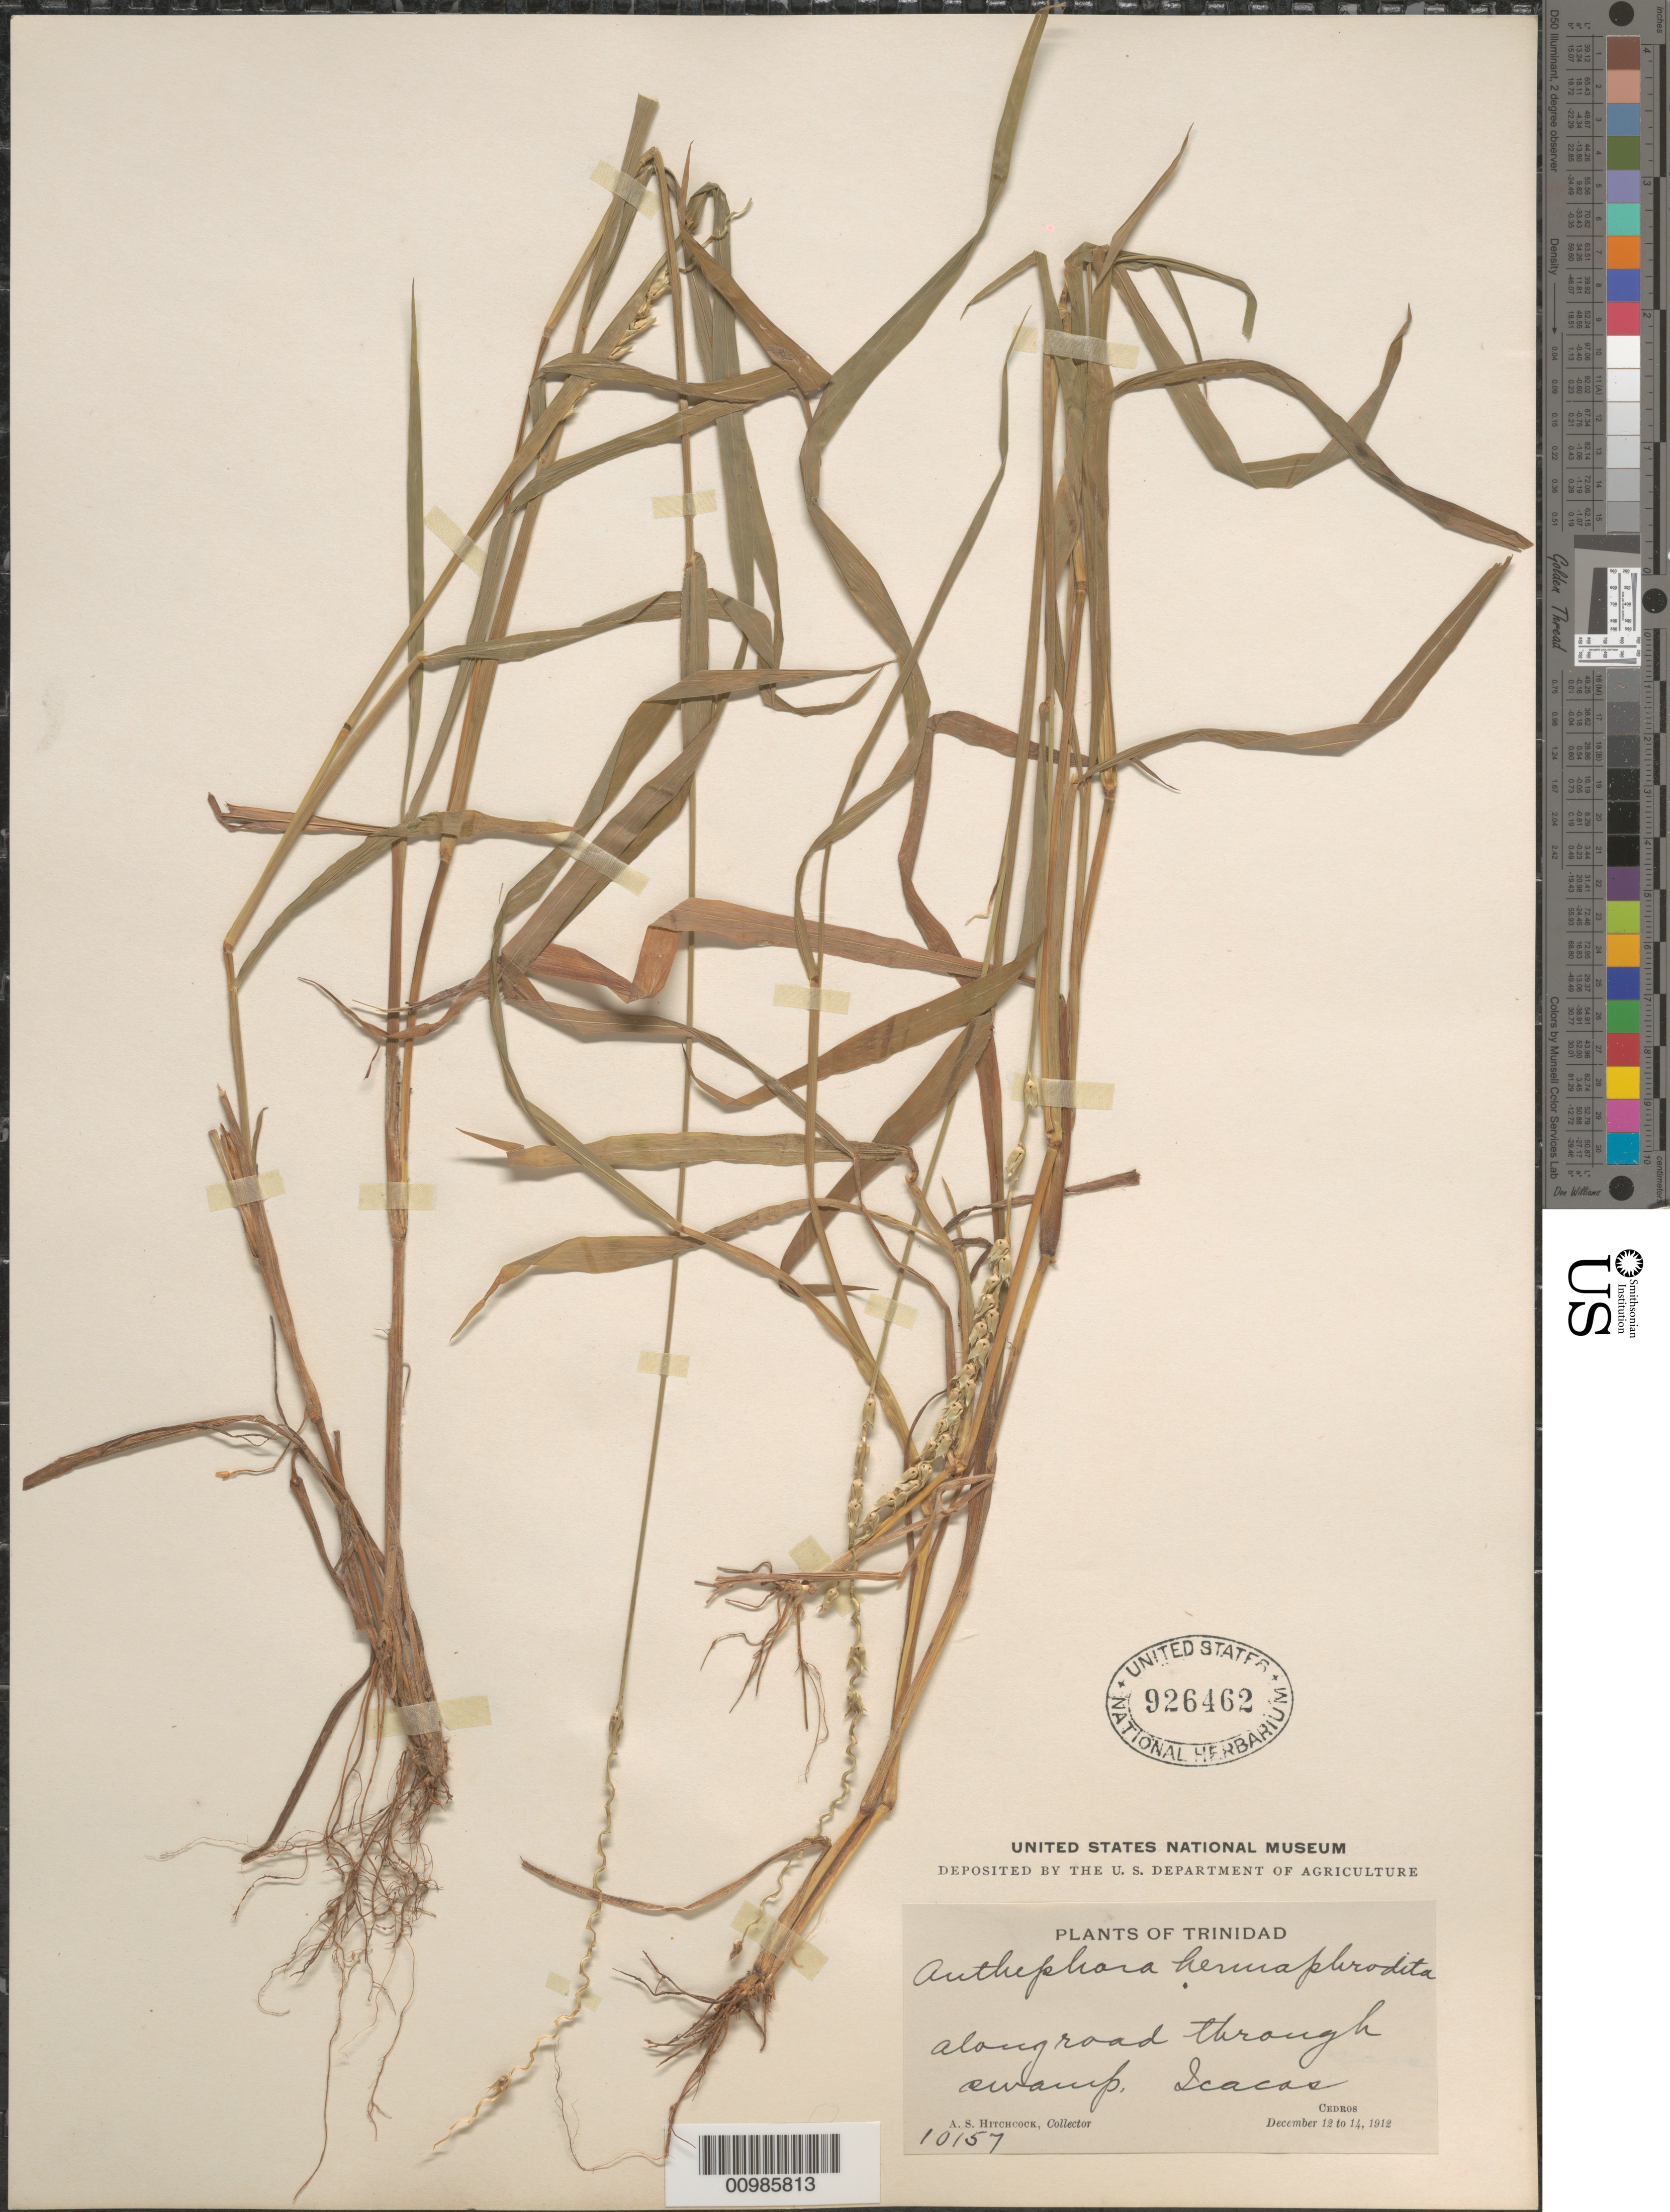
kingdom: Plantae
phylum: Tracheophyta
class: Liliopsida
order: Poales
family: Poaceae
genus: Anthephora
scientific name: Anthephora hermaphrodita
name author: (L.) Kuntze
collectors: A. S. Hitchcock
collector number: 10157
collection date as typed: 12 Dec 1912 to14 Dec 1912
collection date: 1912-12-12/1912-12-14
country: Trinidad and Tobago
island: Trinidad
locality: Cedros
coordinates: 0 N, 0 E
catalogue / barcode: US 926462